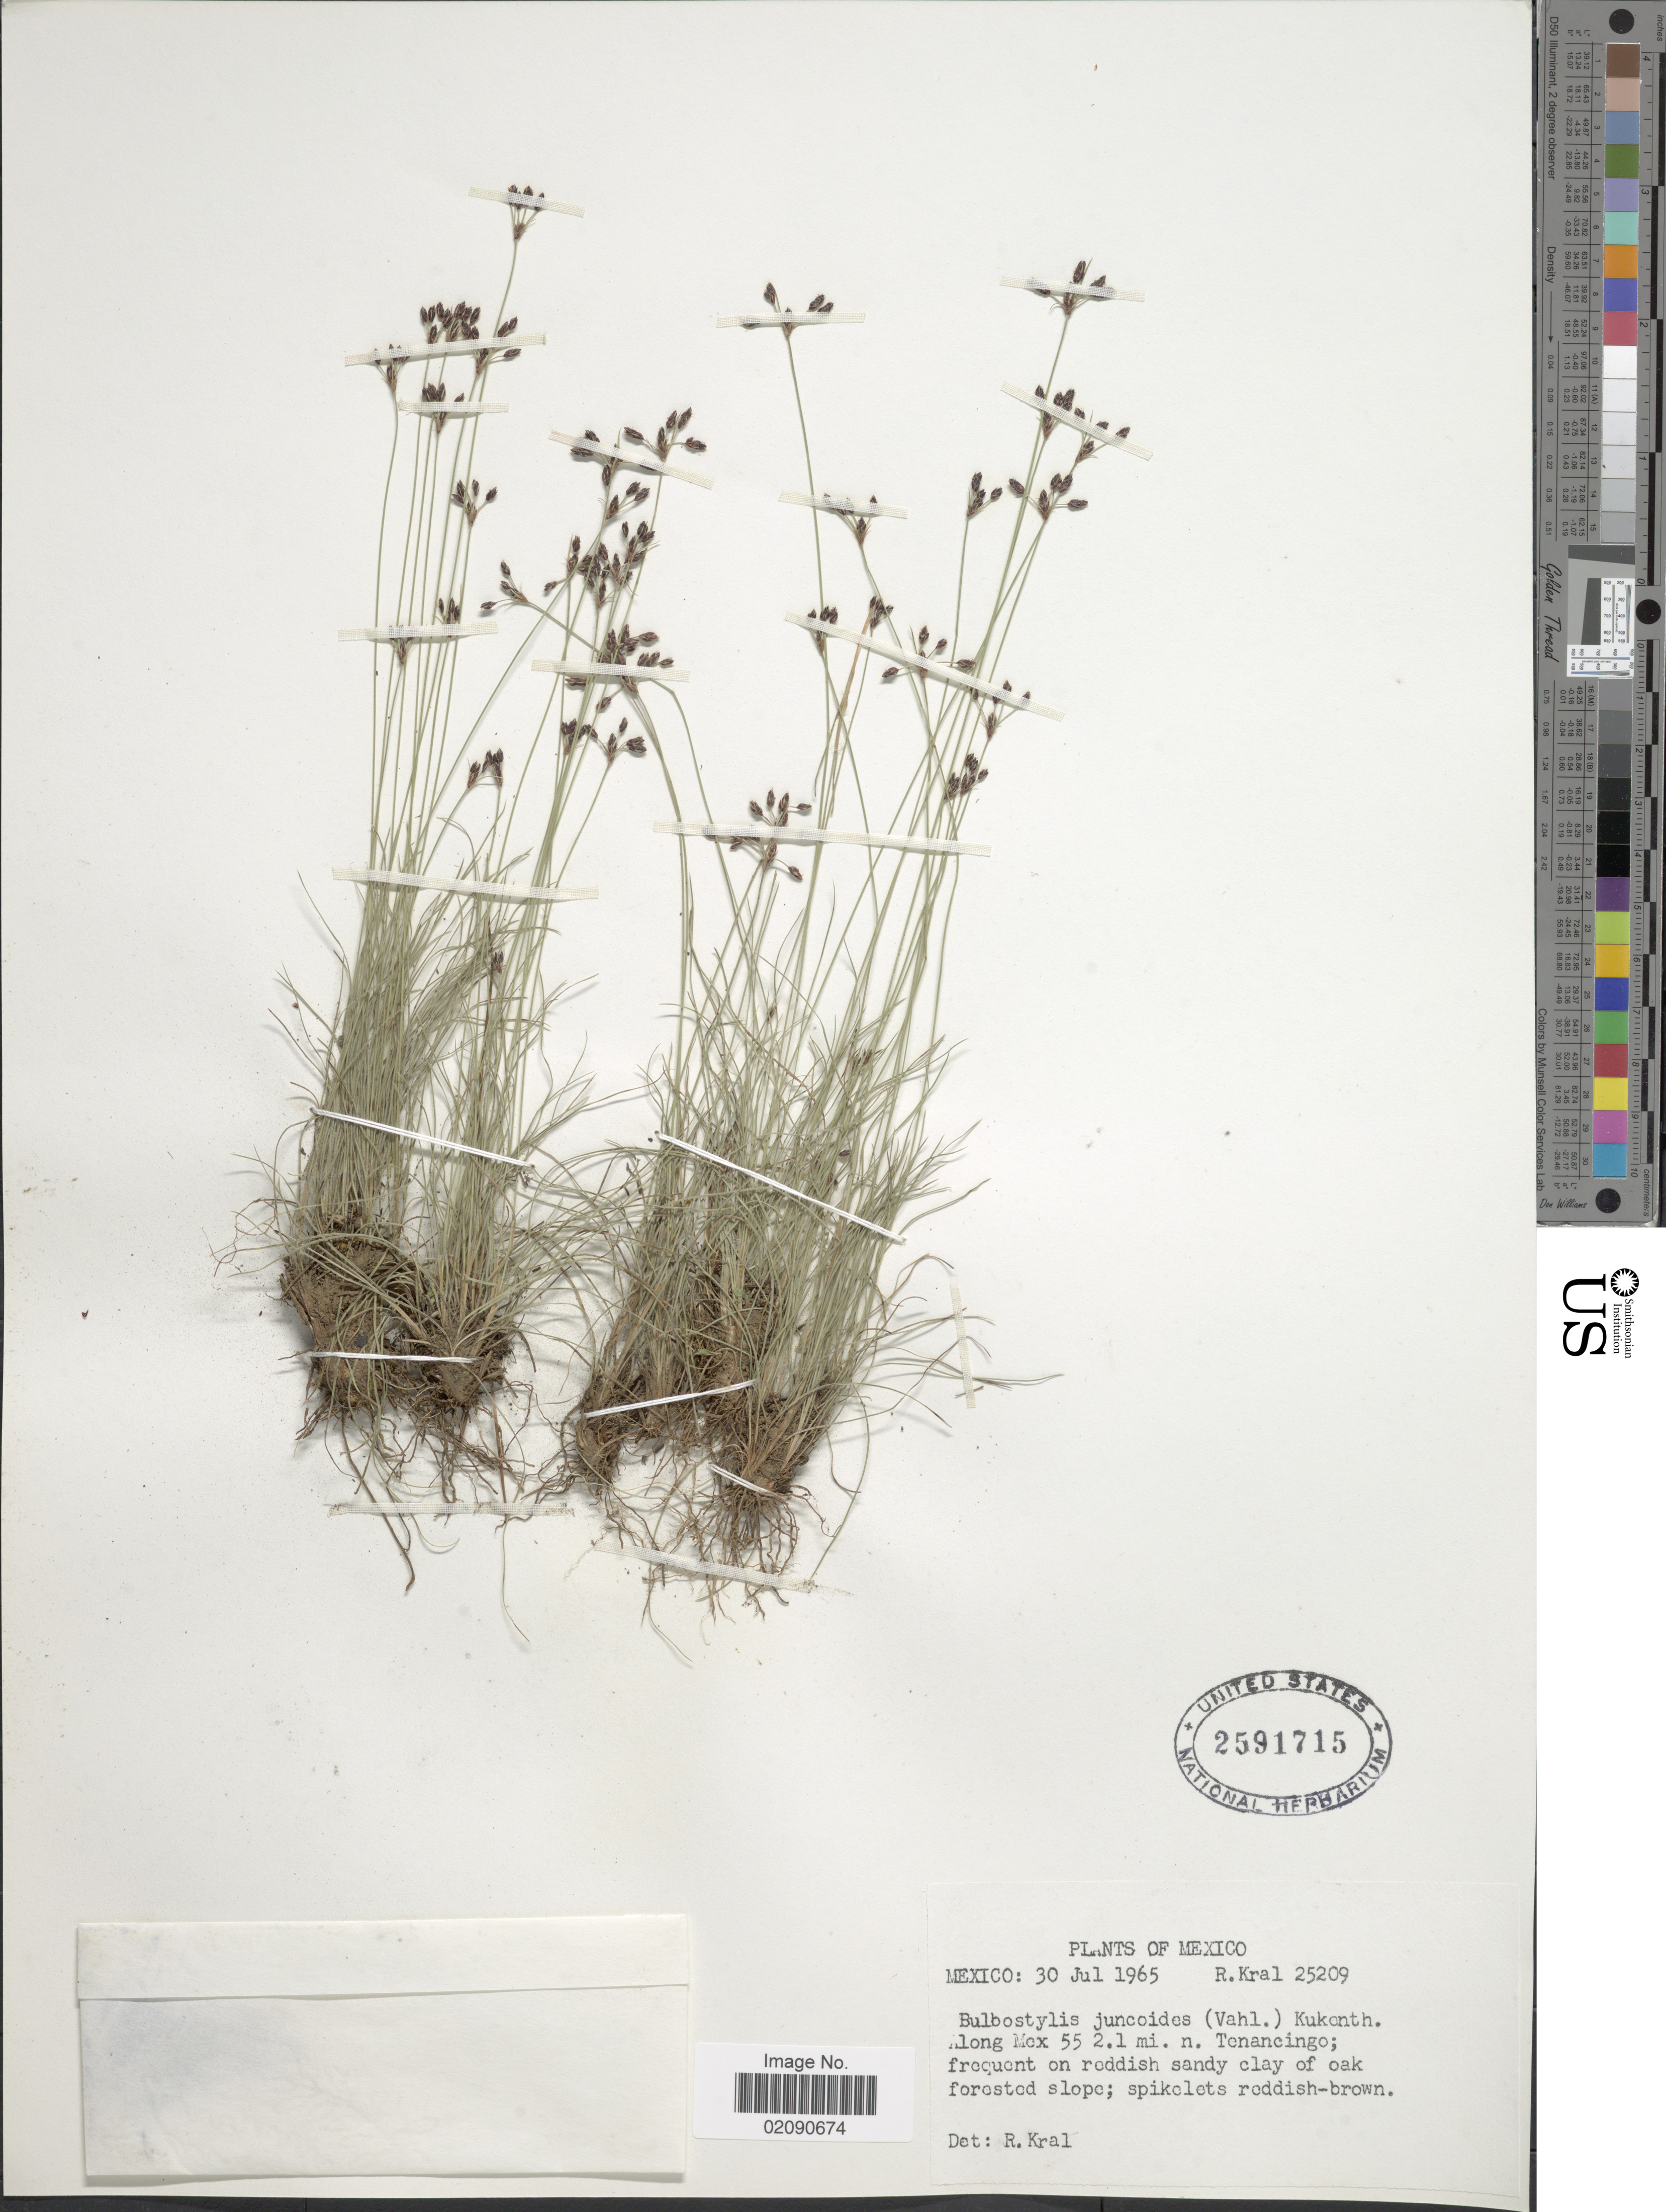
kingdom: Plantae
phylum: Tracheophyta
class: Liliopsida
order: Poales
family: Cyperaceae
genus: Bulbostylis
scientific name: Bulbostylis juncoides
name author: (Vahl) Kük. ex Herter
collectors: R. Kral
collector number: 25209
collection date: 1965-07-30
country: Mexico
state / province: México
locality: Along Mex 55 2.1 mi. n. Tenancingo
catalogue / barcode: US 2591715